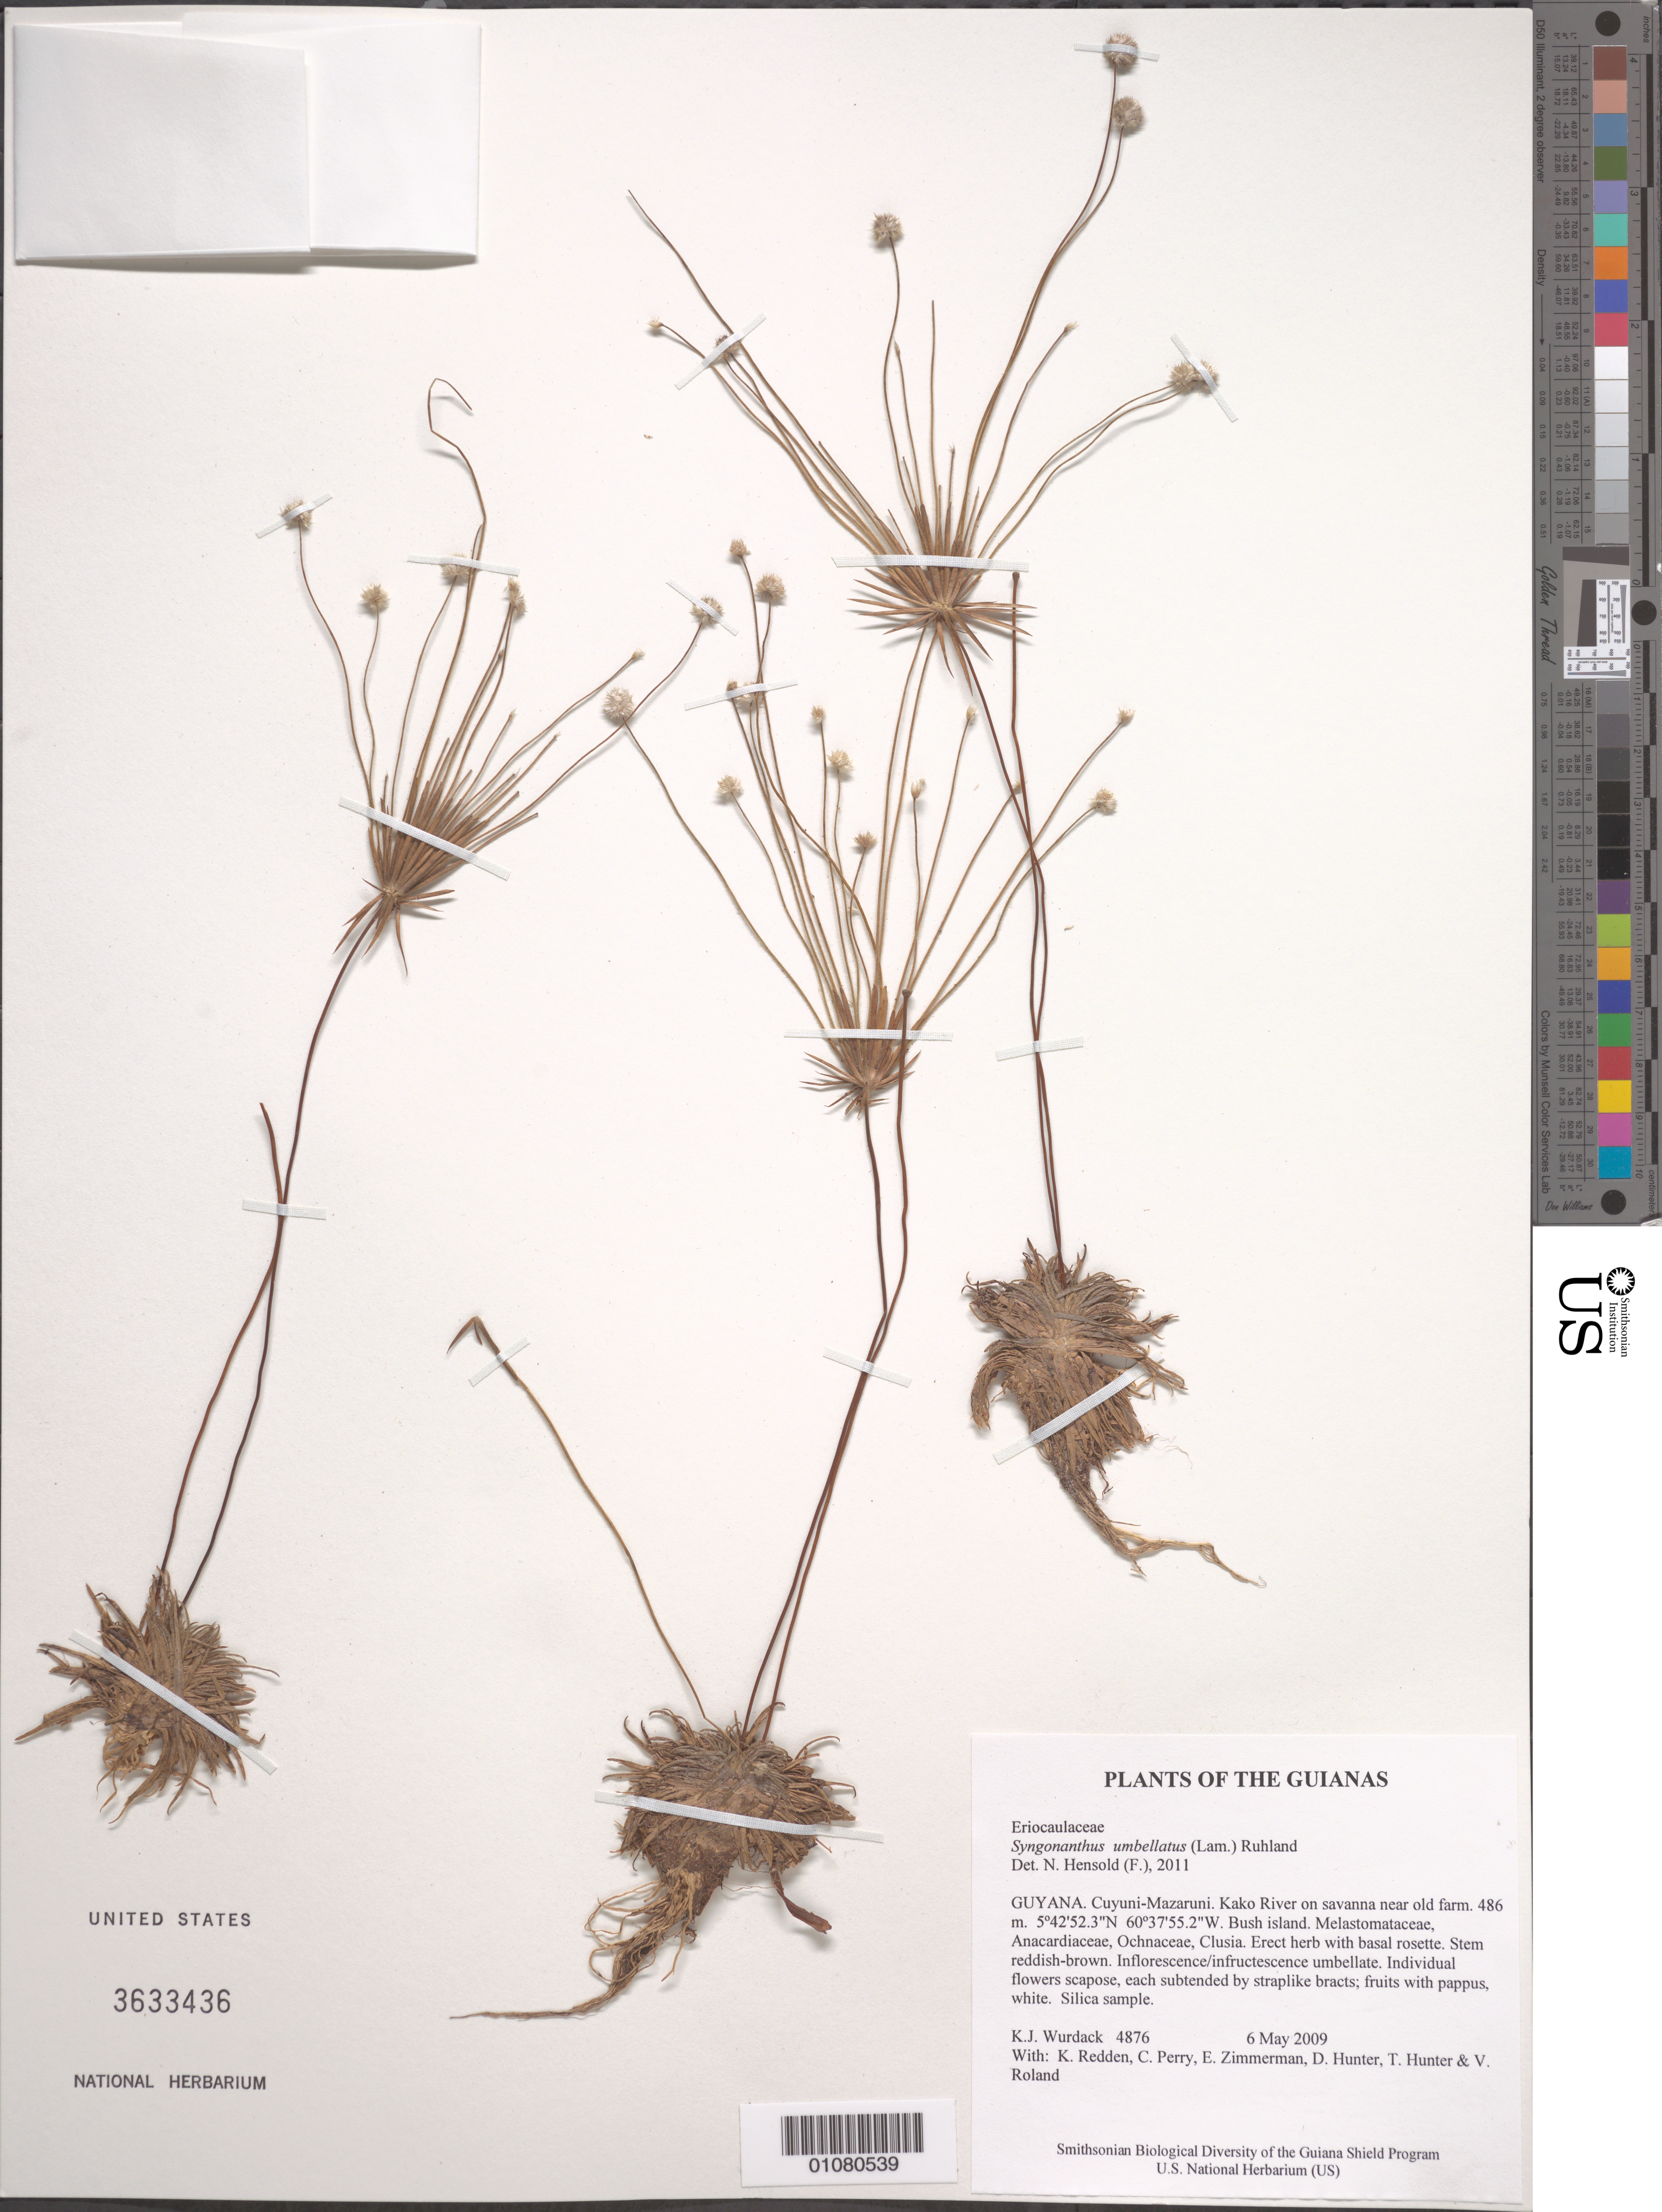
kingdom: Plantae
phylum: Tracheophyta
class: Liliopsida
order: Poales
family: Eriocaulaceae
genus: Syngonanthus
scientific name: Syngonanthus umbellatus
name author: (Lam.) Ruhland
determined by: Hensold, N.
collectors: K. Wurdack, K. M. Redden, C. Perry, E. Zimmerman, D. Hunter, T. Hunter & V. Roland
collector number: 4876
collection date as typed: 6 May 2009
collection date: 2009-05-06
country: Guyana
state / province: Cuyuni-Mazaruni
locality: Kako River on savanna near old farm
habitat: Bush island. Melastomataceae, Anacardiaceae, Ochnaceae, Clusia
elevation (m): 486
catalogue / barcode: US 3633436